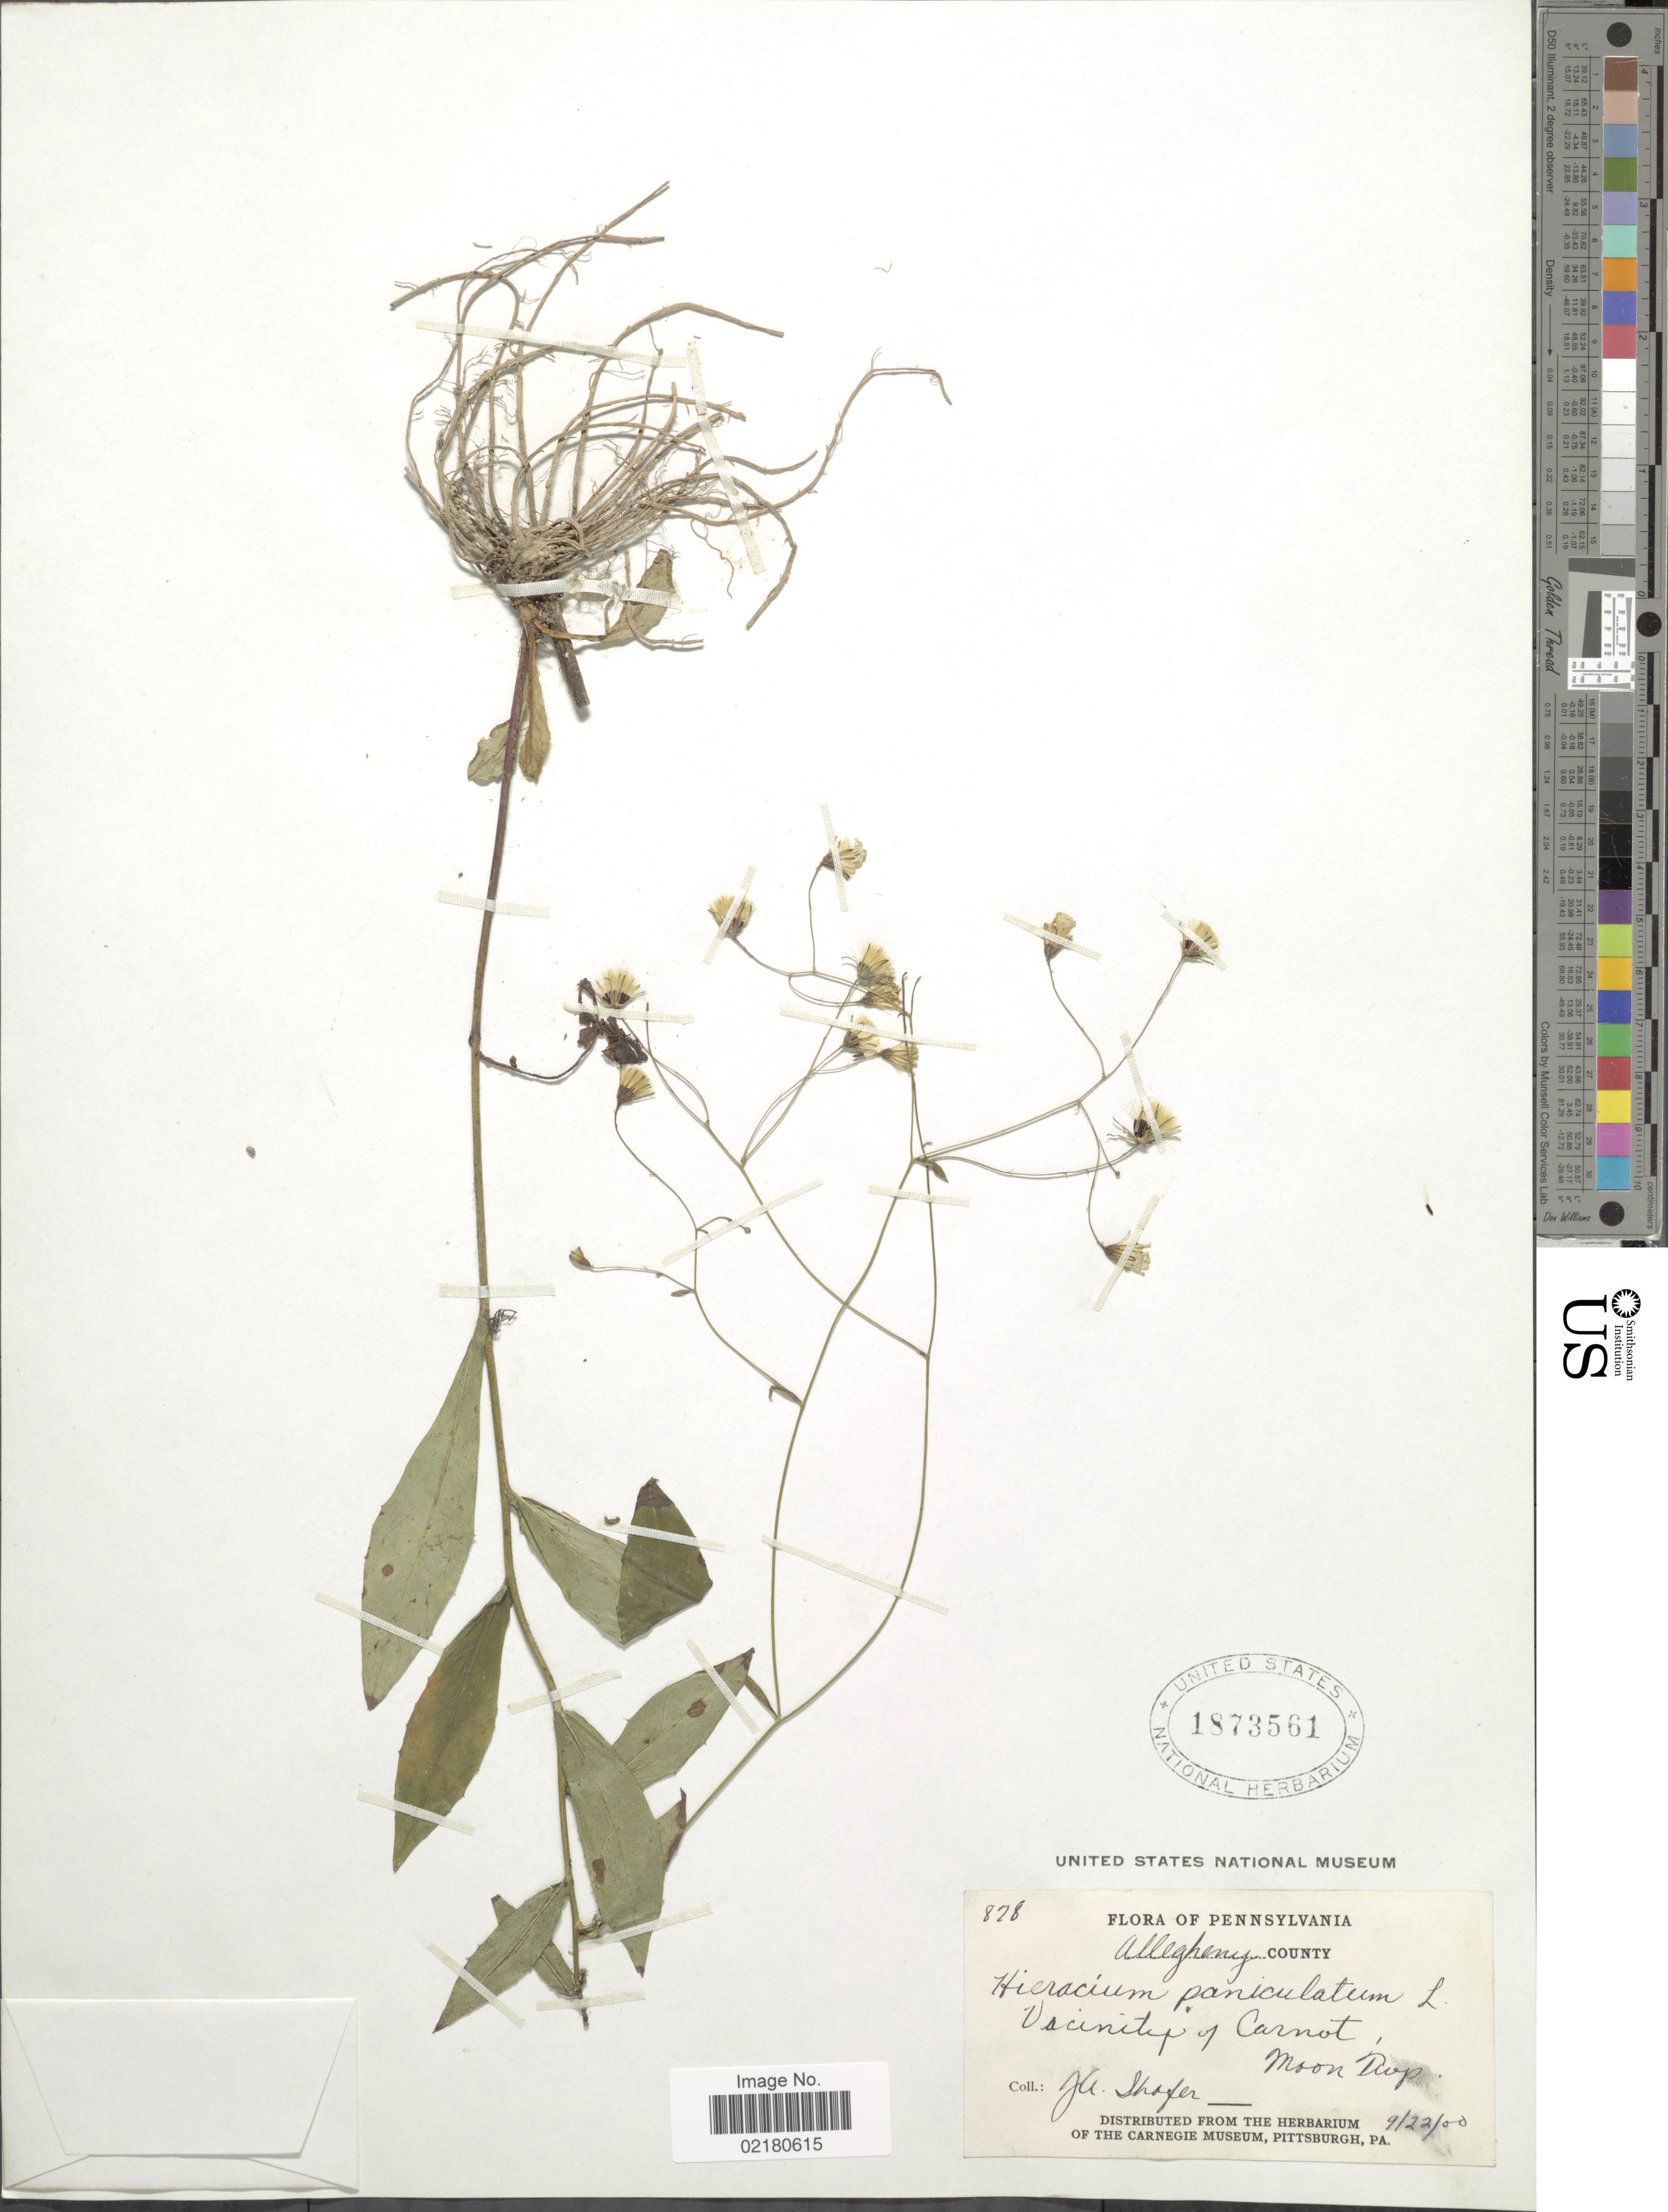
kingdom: Plantae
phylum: Tracheophyta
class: Magnoliopsida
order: Asterales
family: Asteraceae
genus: Hieracium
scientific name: Hieracium paniculatum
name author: L.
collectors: J. A. Schafer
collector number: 878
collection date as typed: Transcribed d/m/y: 22/9/00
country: United States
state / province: Pennsylvania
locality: Pennsylvania Allegheny county, Vicinity of Carnot, Moon Twp.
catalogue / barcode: US 1873561